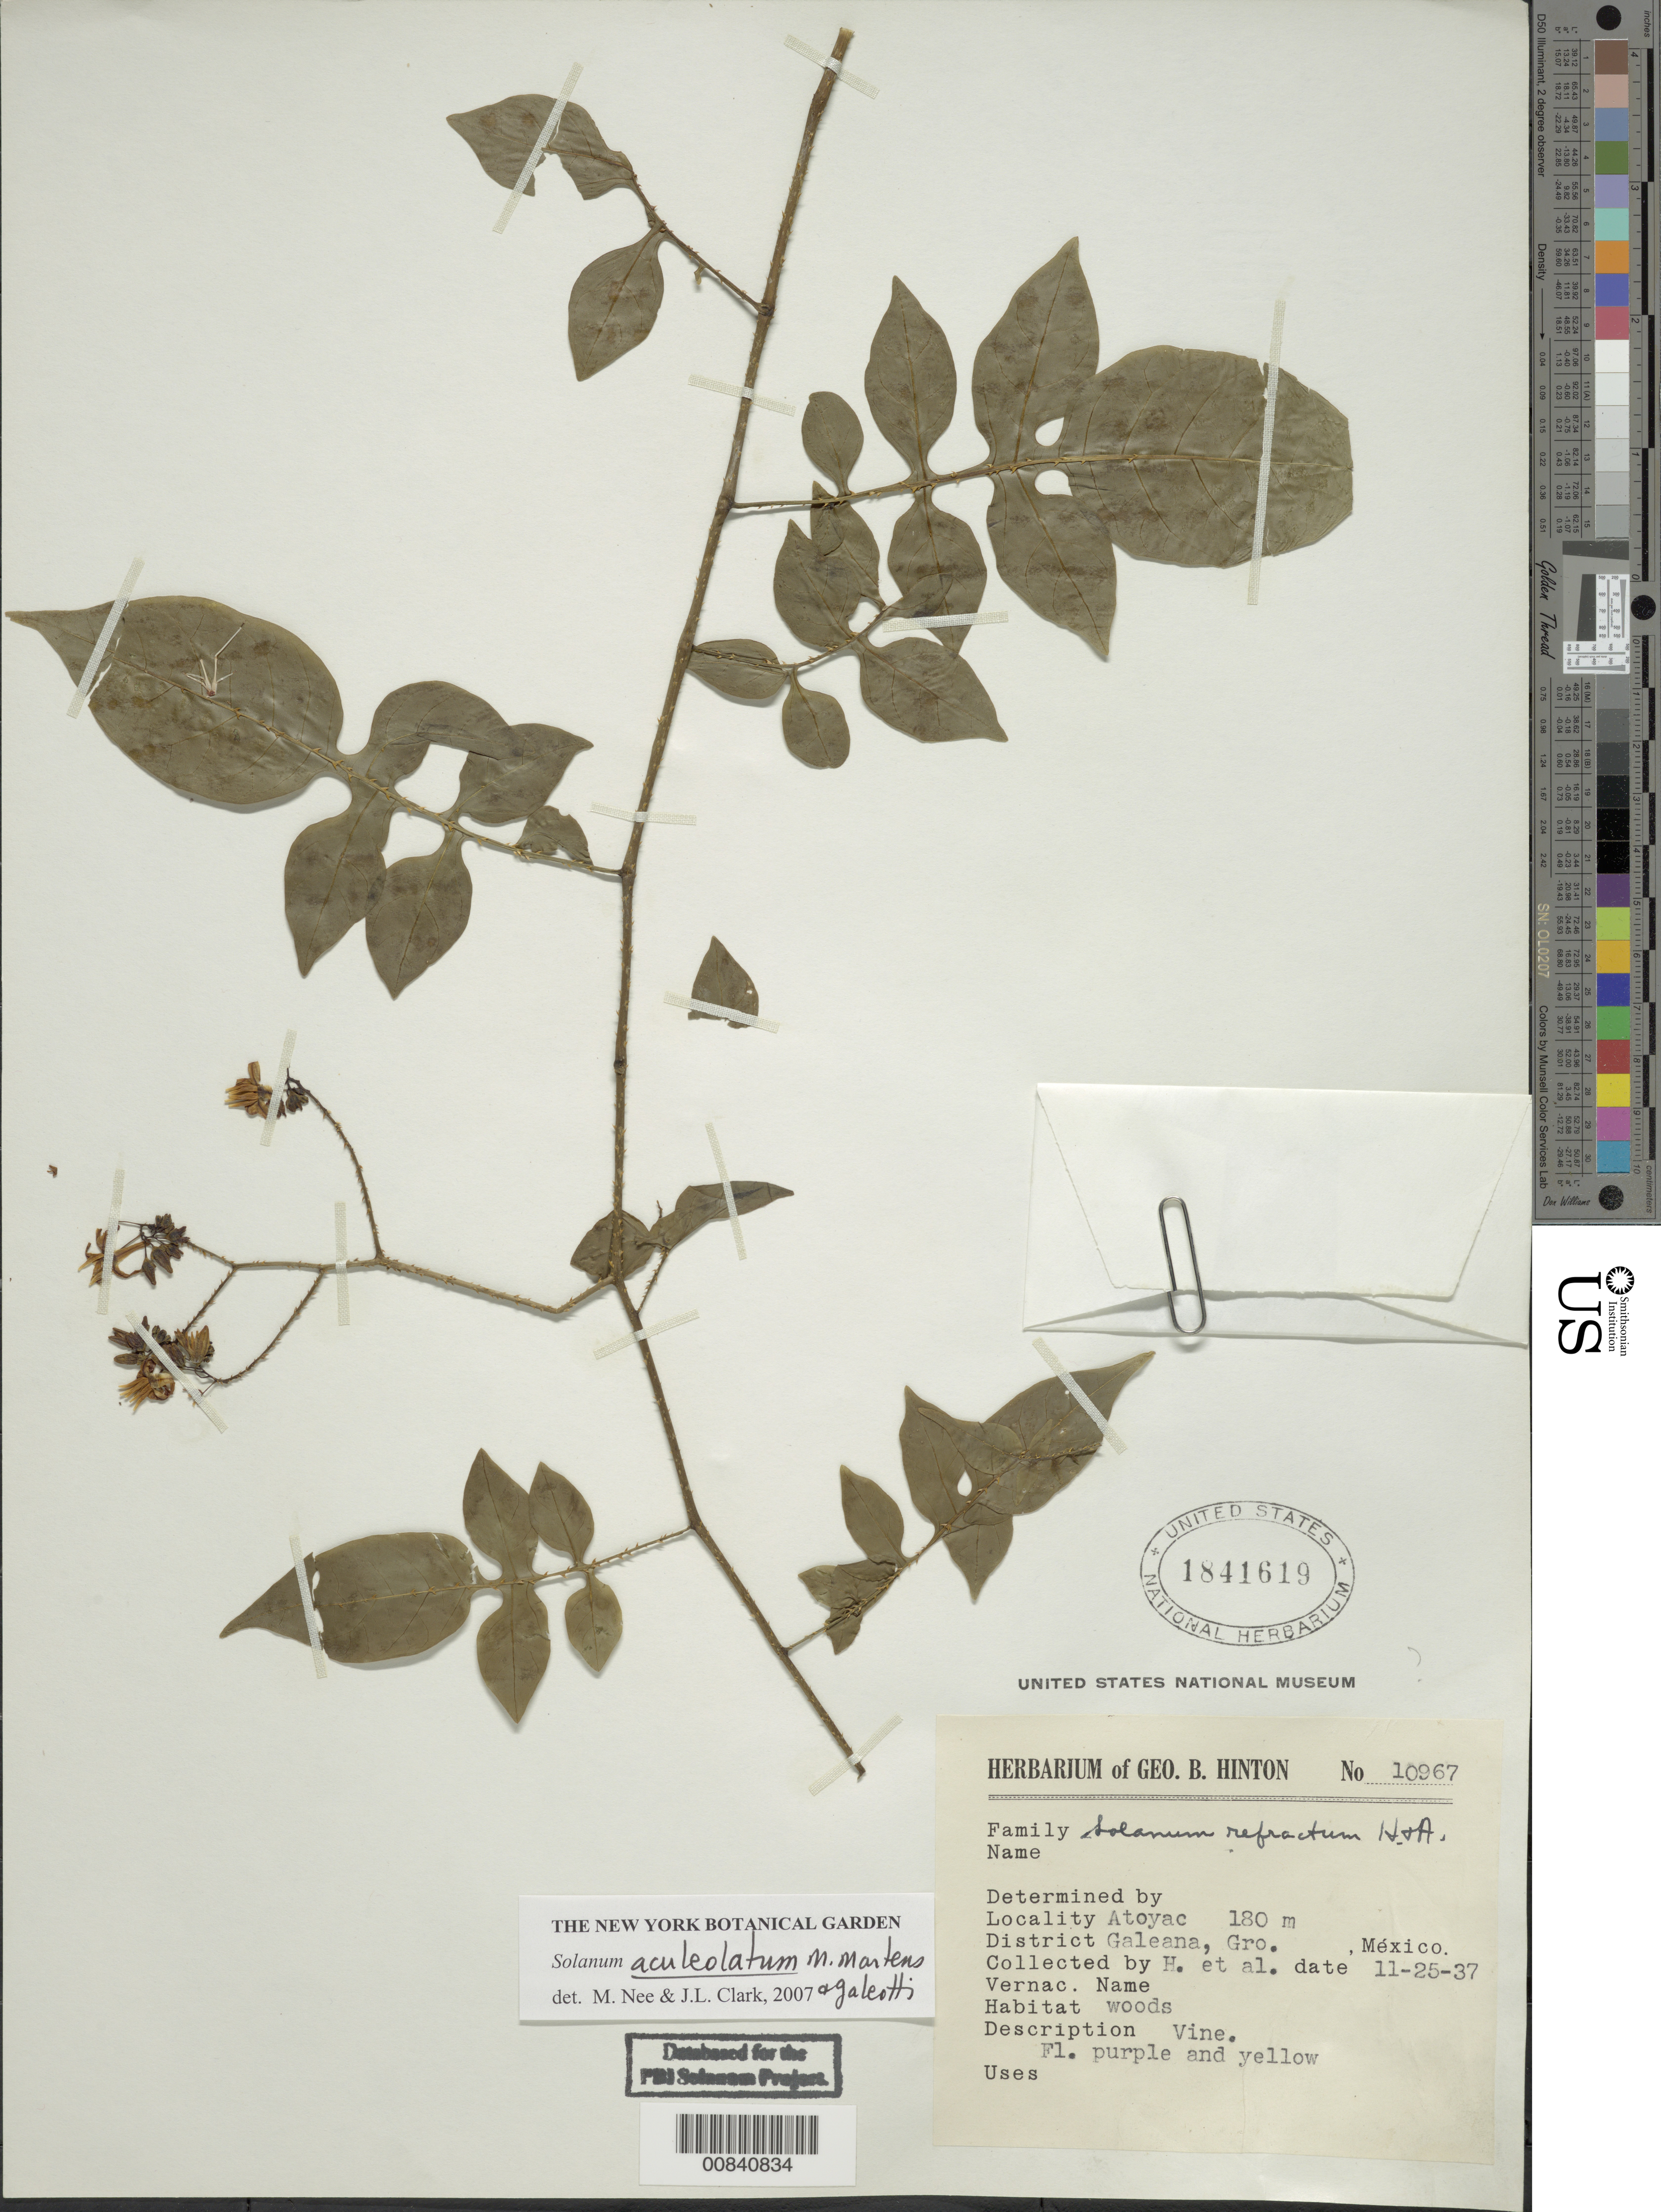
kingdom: Plantae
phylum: Tracheophyta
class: Magnoliopsida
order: Solanales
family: Solanaceae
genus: Solanum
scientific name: Solanum refractum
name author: Hook. & Arn.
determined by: Clark, J. L., (SEL), The Marie Selby Botanical Garden (UNITED STATES)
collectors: G. B. Hinton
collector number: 10967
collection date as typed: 25 Nov 1937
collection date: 1937-11-25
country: Mexico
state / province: Guerrero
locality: Atoyac, Distr. Galeano.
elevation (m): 40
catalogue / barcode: US 1841619